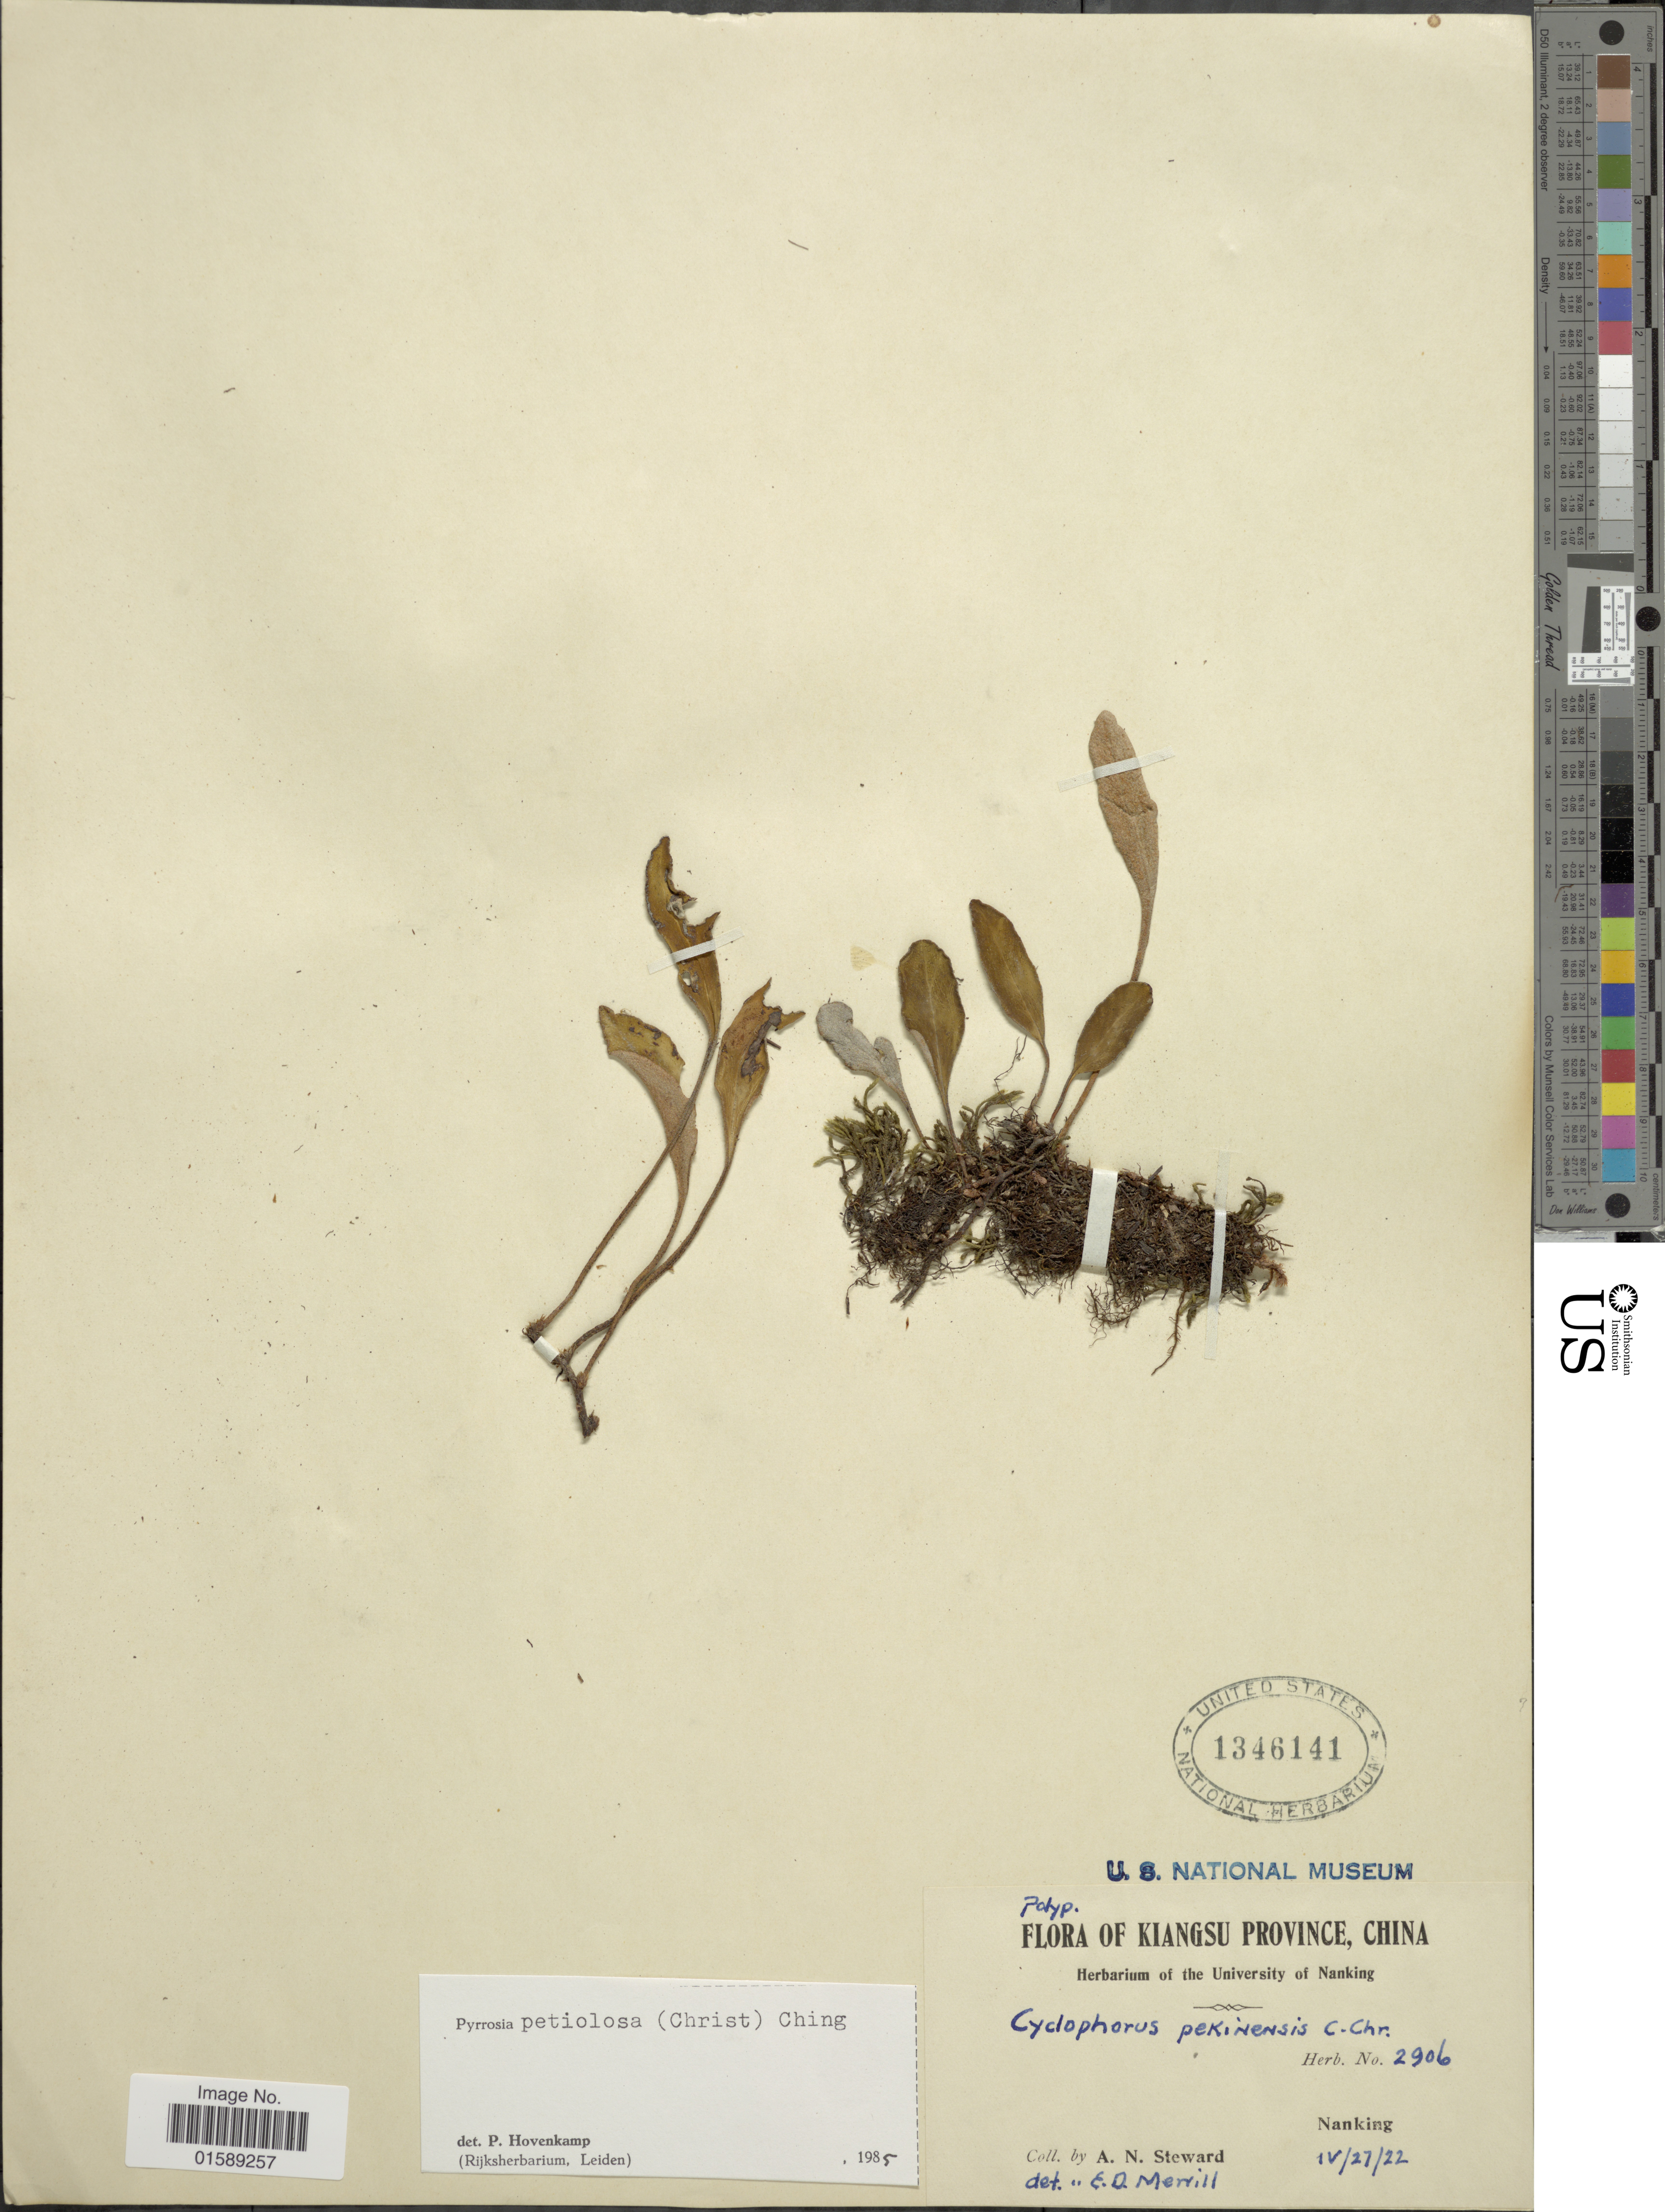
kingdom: Plantae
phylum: Tracheophyta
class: Polypodiopsida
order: Polypodiales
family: Polypodiaceae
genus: Pyrrosia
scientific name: Pyrrosia petiolosa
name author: (Christ) Ching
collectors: A. N. Steward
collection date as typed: Transcribed d/m/y: 27/4/22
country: China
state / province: Jiangsu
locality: Kiangsu Province, China. Nanking.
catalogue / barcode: US 1346141